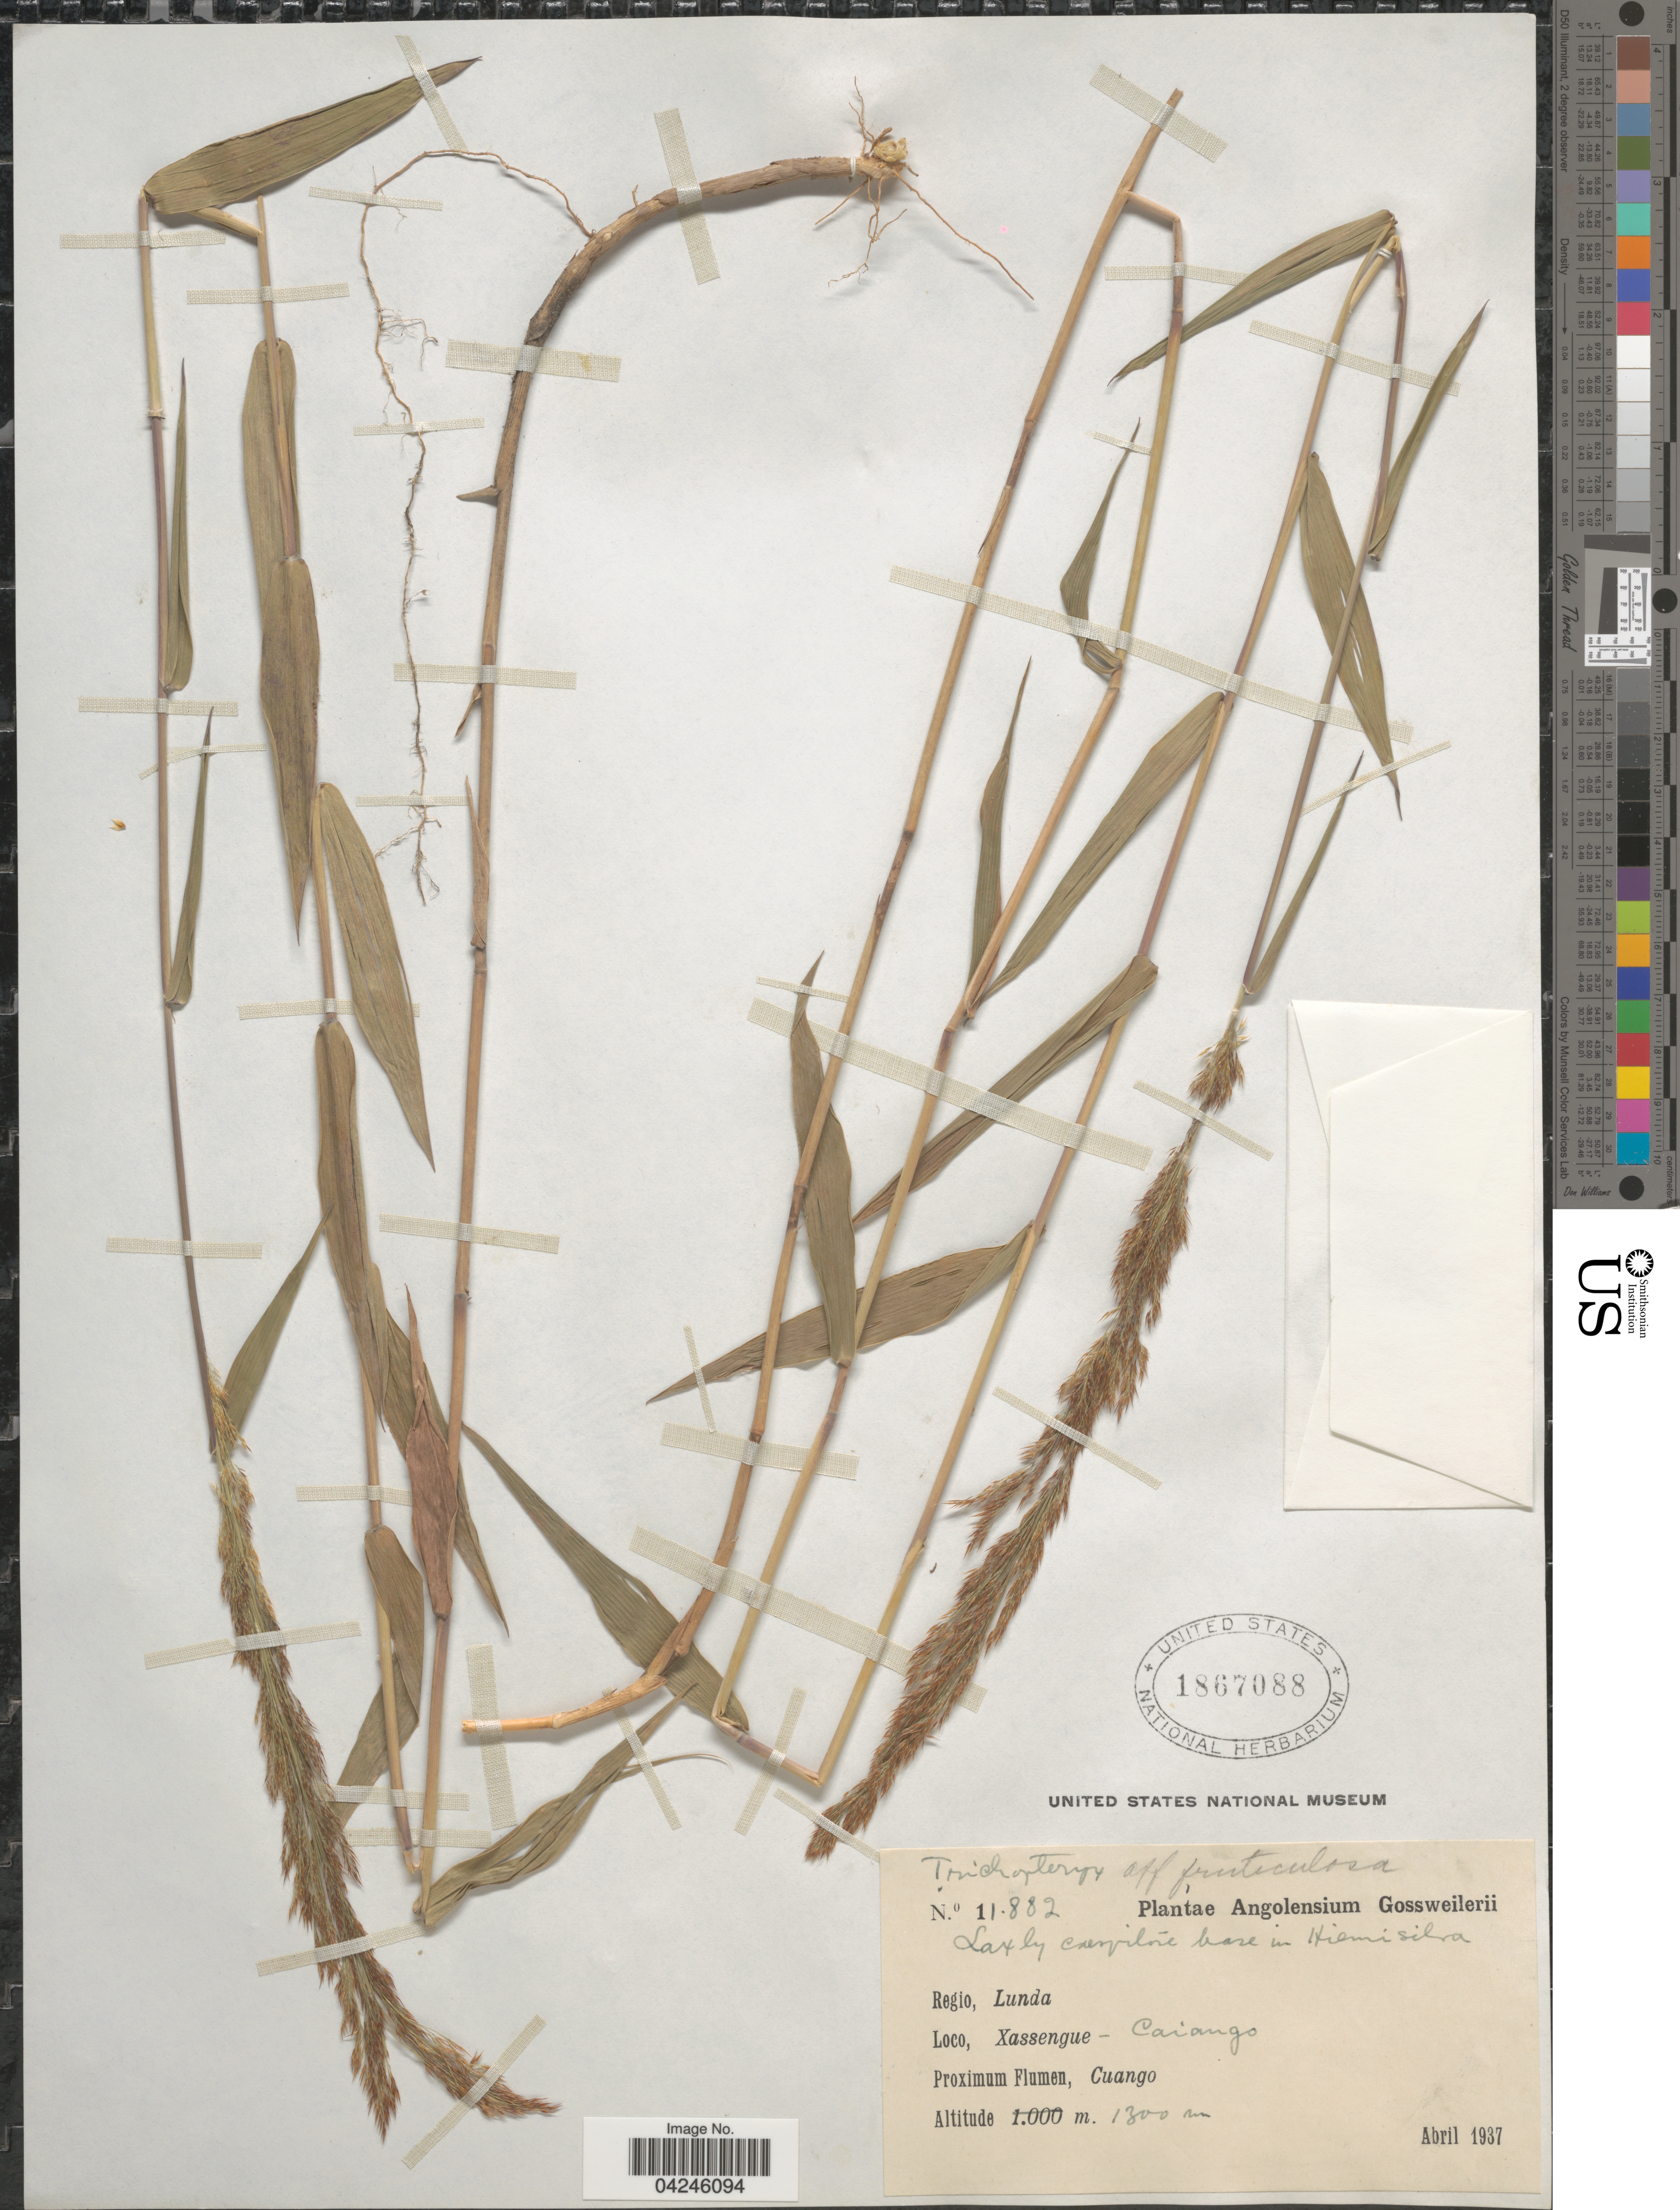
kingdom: Plantae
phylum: Tracheophyta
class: Liliopsida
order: Poales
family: Poaceae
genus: Trichopteryx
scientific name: Trichopteryx fruticulosa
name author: Chiov.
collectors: -. Gossweiler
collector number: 11882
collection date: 1937-04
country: Angola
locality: Regio, Lunda. Xassengue - Caiango. Proximum Flumen, Cuango.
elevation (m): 1300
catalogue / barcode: US 1867088